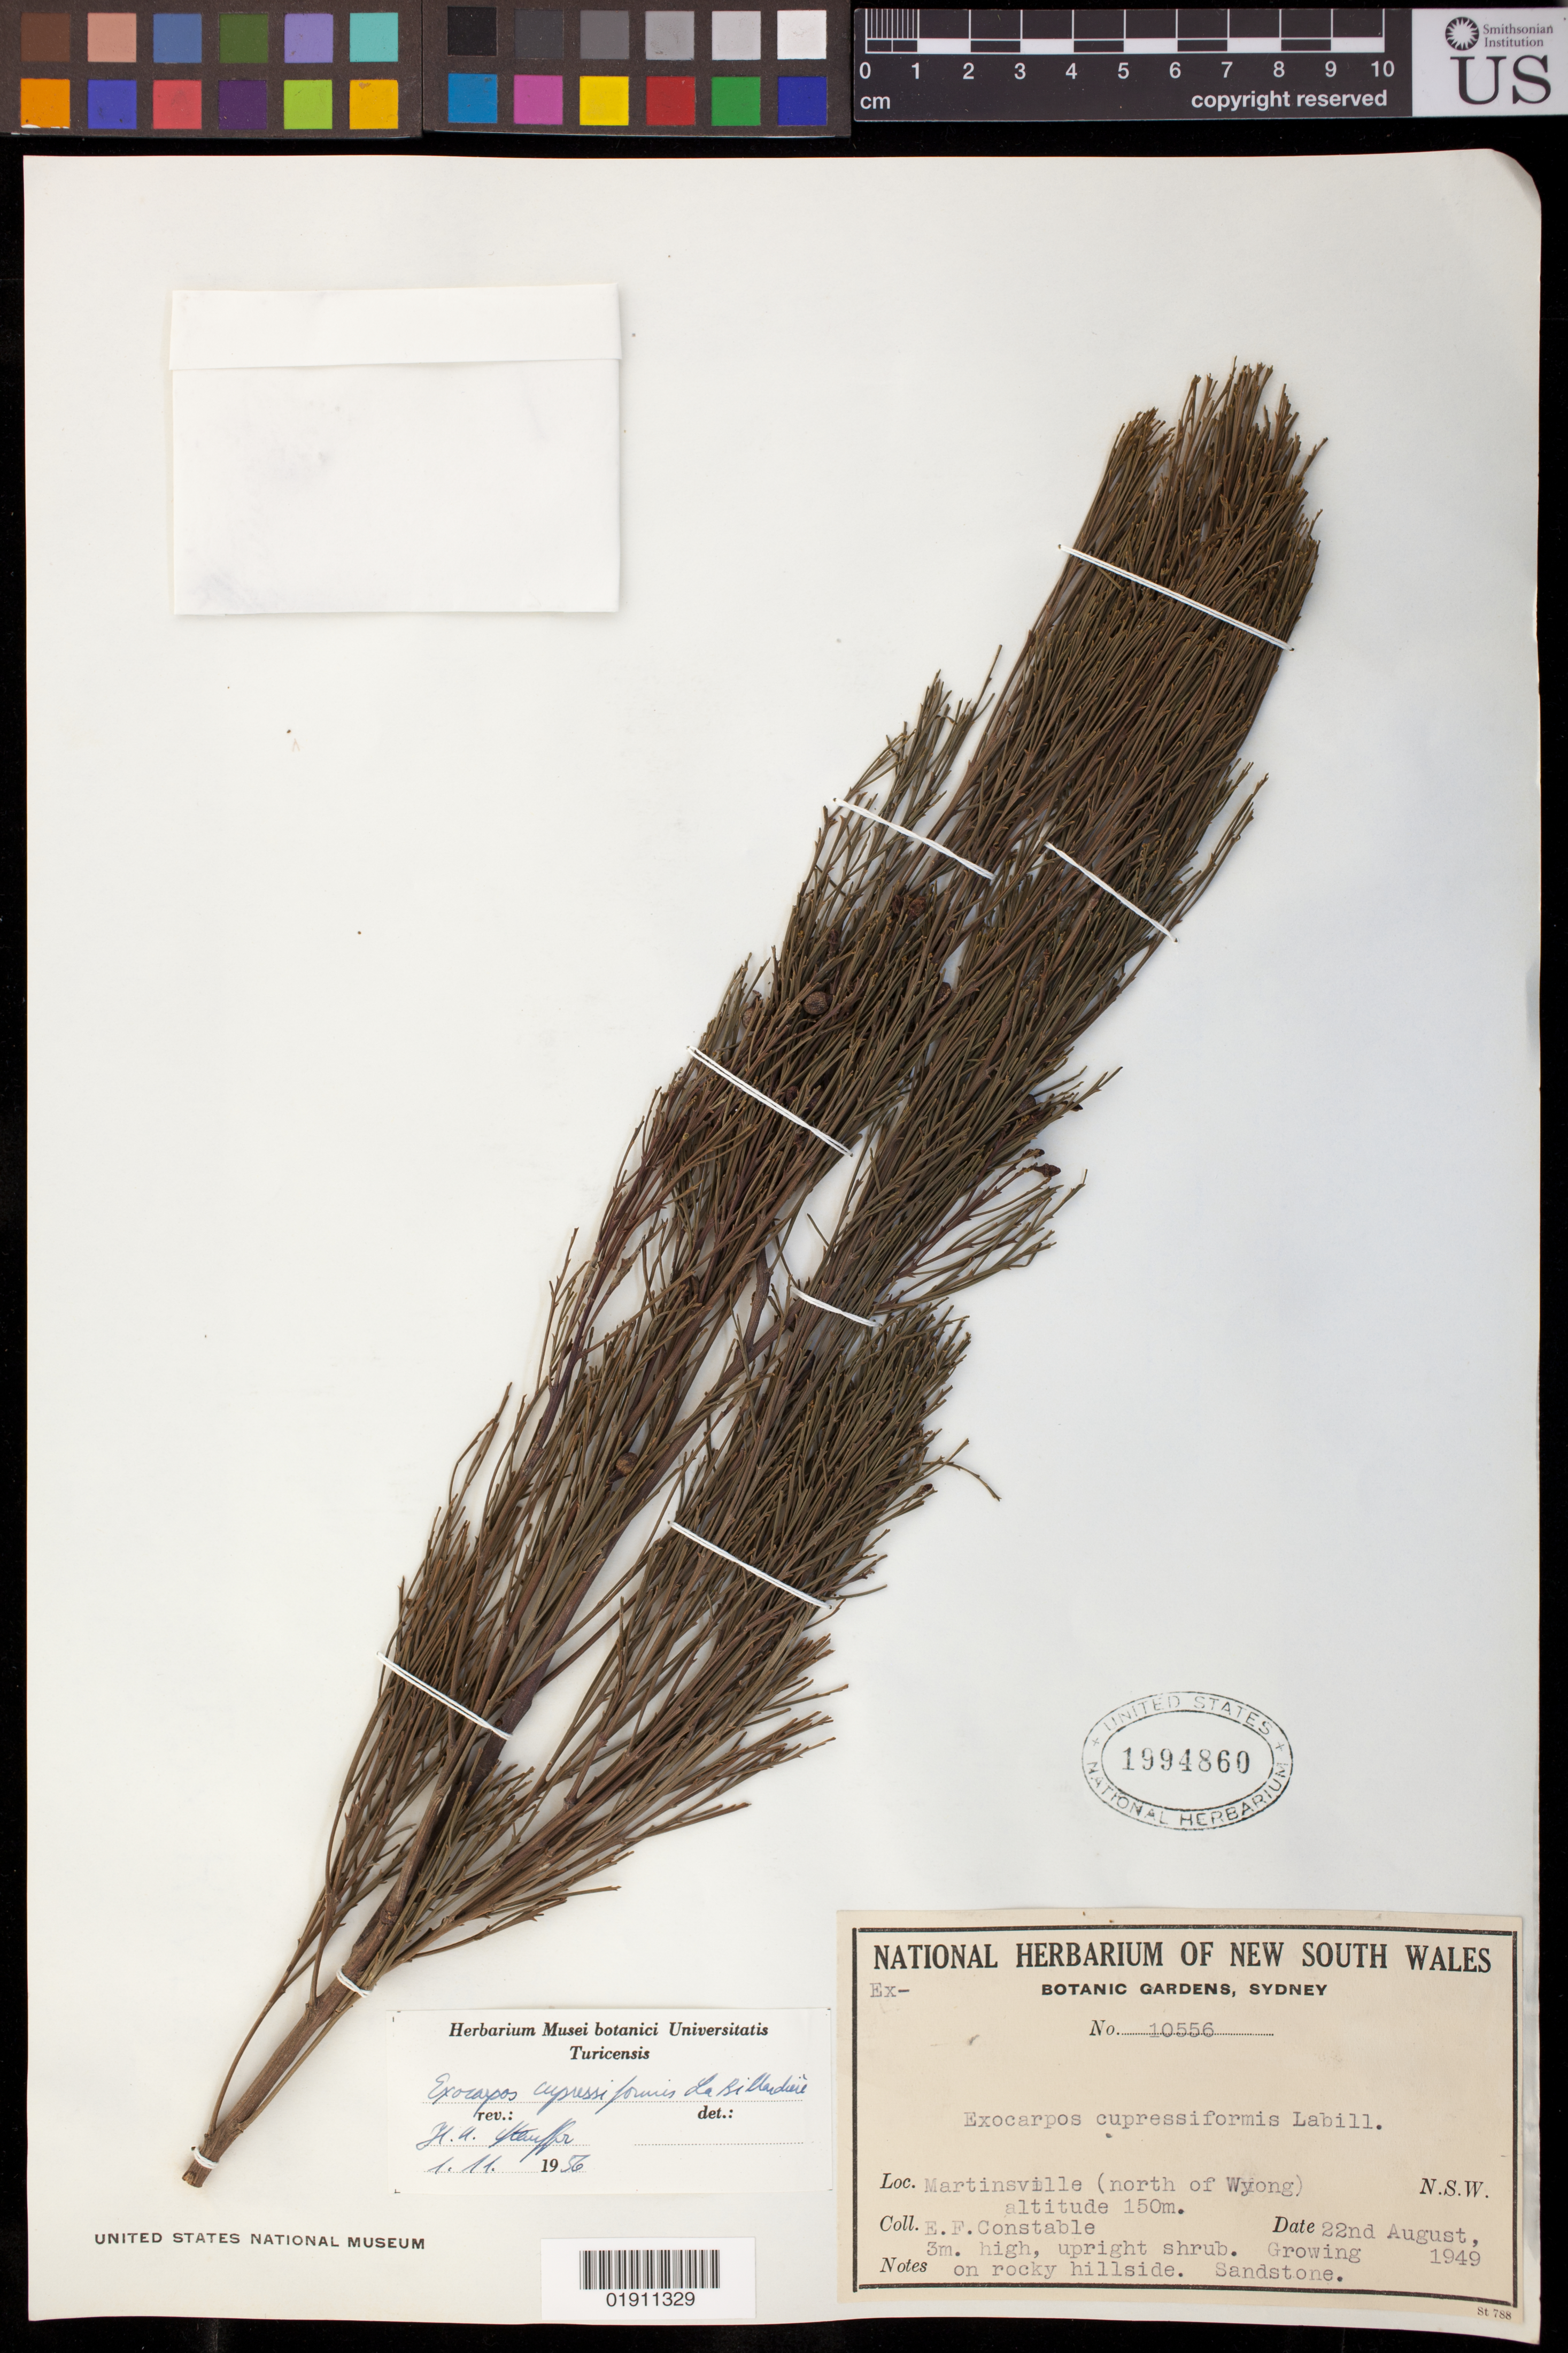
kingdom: Plantae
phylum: Tracheophyta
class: Magnoliopsida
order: Santalales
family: Santalaceae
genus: Exocarpos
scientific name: Exocarpos cupressiformis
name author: Labill.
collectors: E. F. Constable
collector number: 10556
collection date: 1949-08-22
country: Australia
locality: Martinsville (north of Wyong)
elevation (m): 150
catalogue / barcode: US 1994860